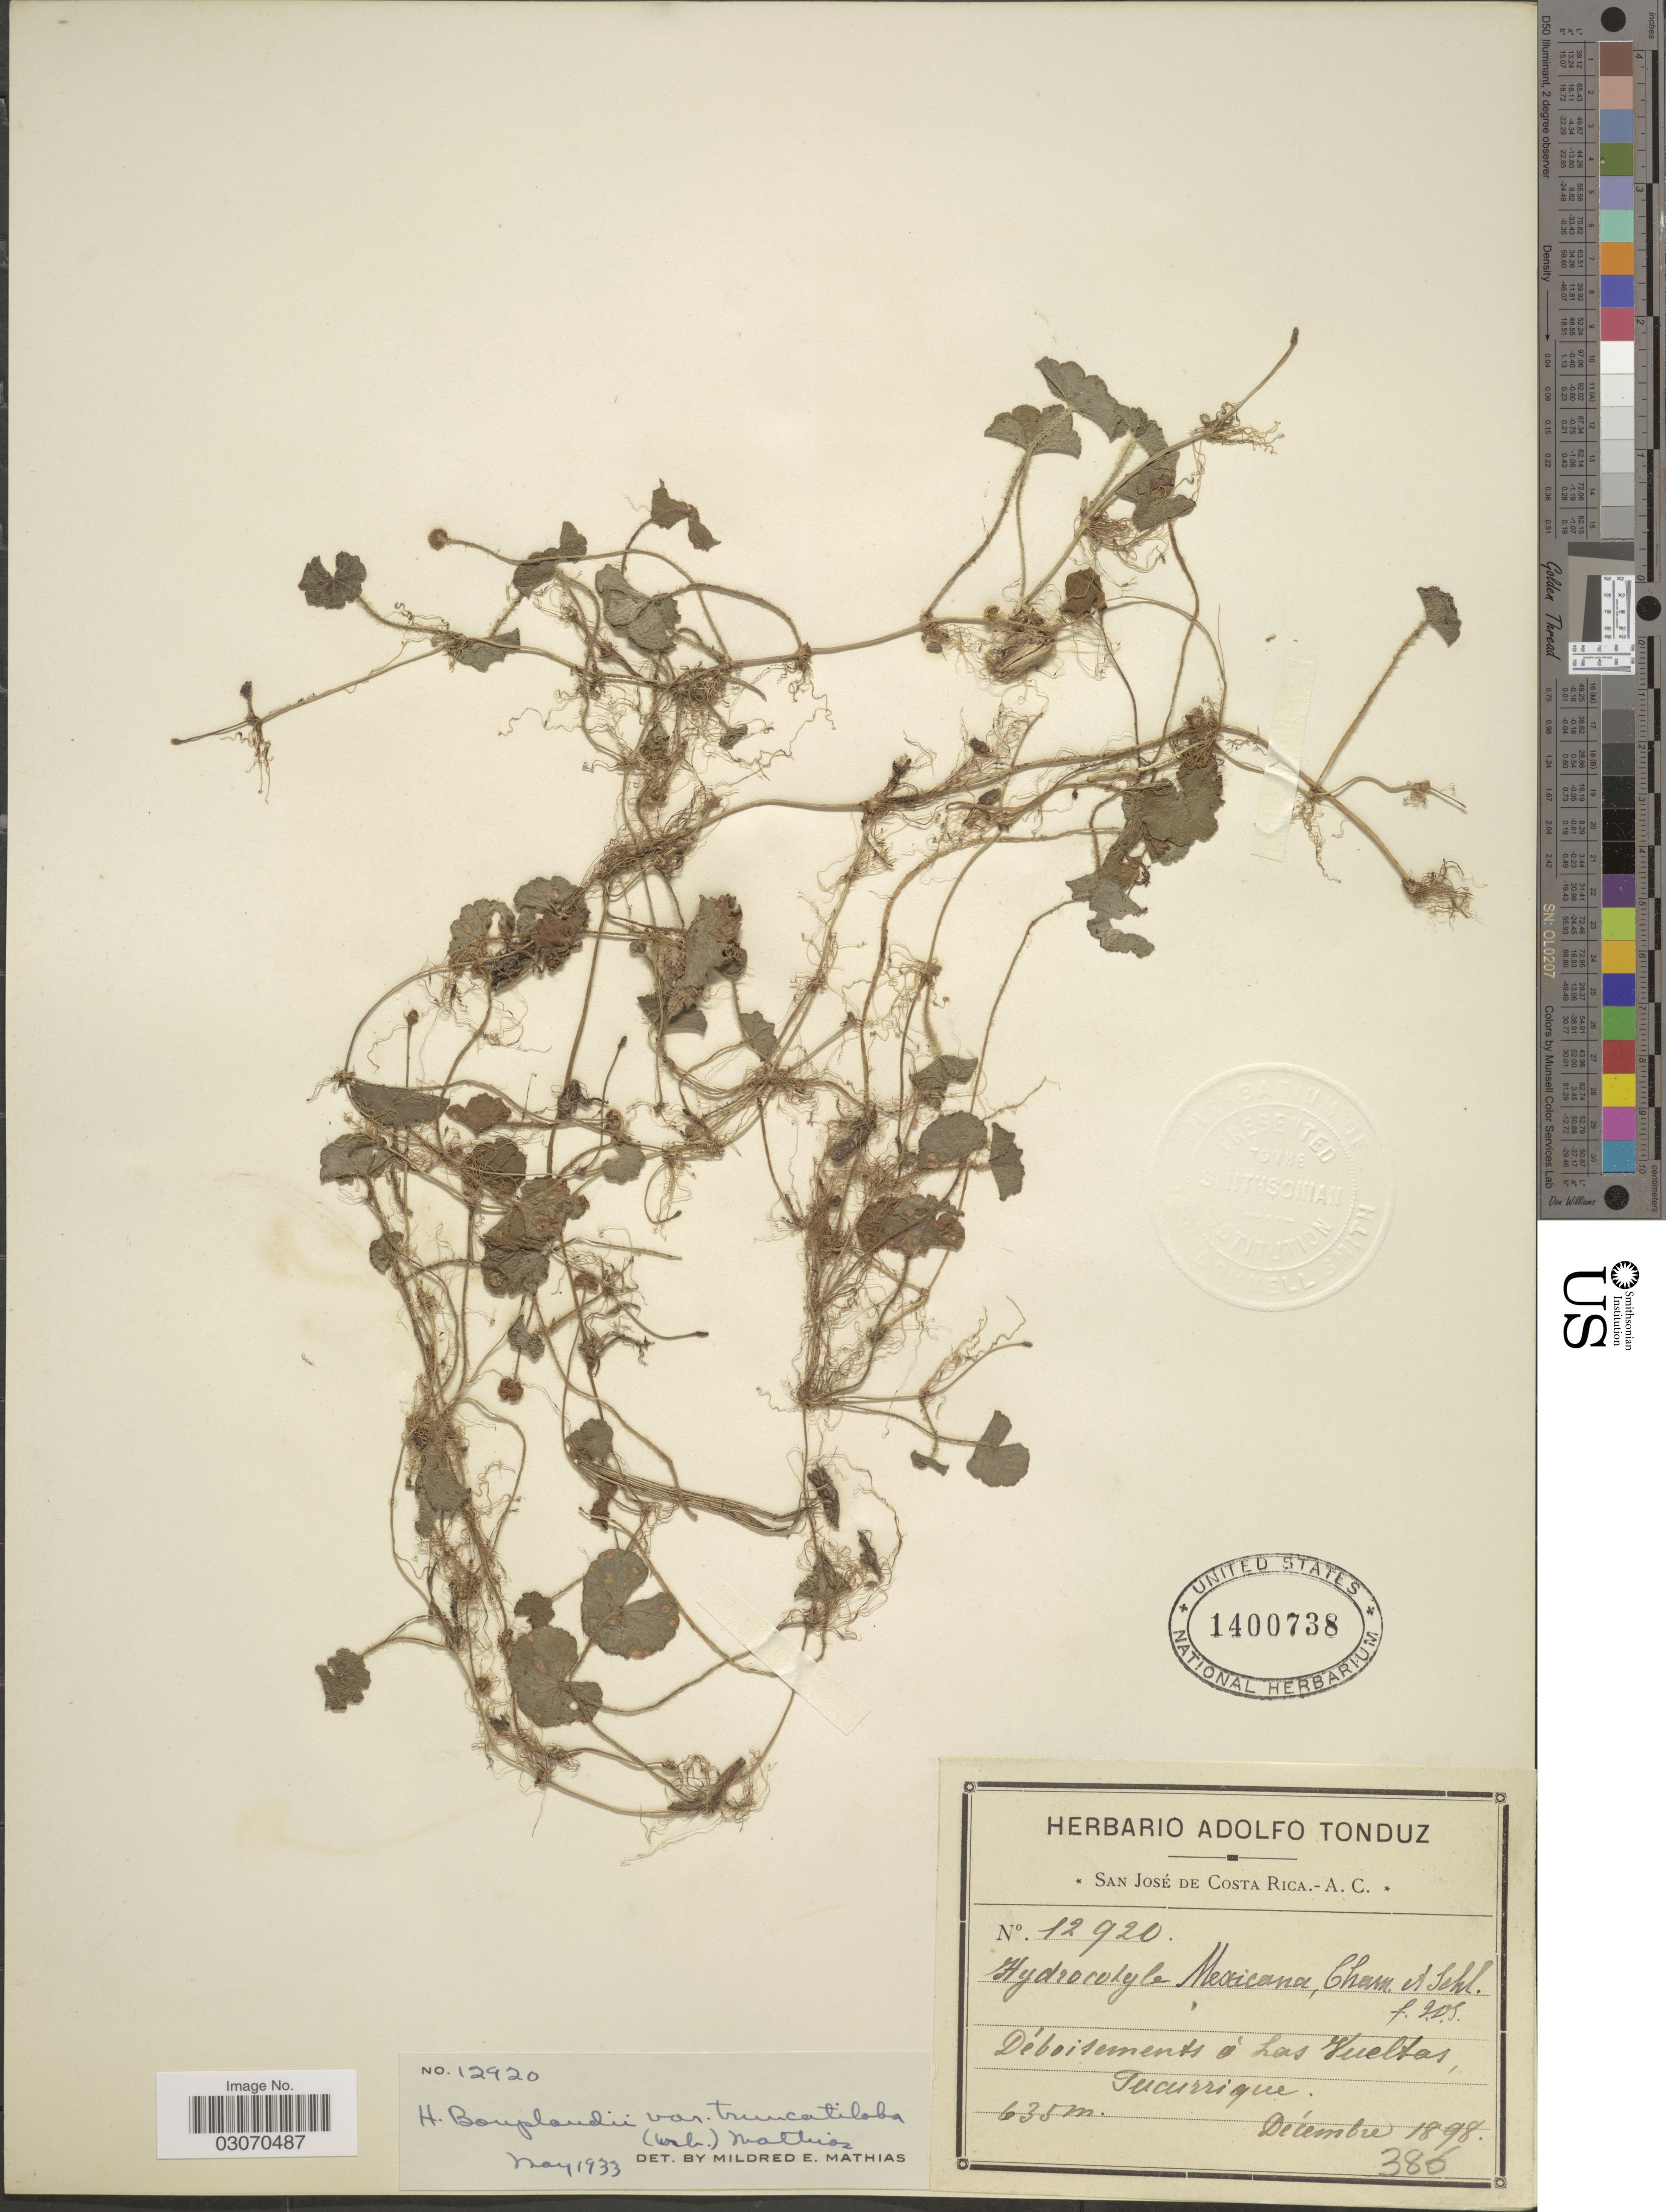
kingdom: Plantae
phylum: Tracheophyta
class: Magnoliopsida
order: Apiales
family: Araliaceae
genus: Hydrocotyle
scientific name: Hydrocotyle leucocephala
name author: Cham. & Schltdl.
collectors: ex Herb. Adolfo Tonduz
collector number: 12920/385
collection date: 1898-12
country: Costa Rica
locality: Déboisements á Las Vueltas, Tucurrique.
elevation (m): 635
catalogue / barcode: US 1400738